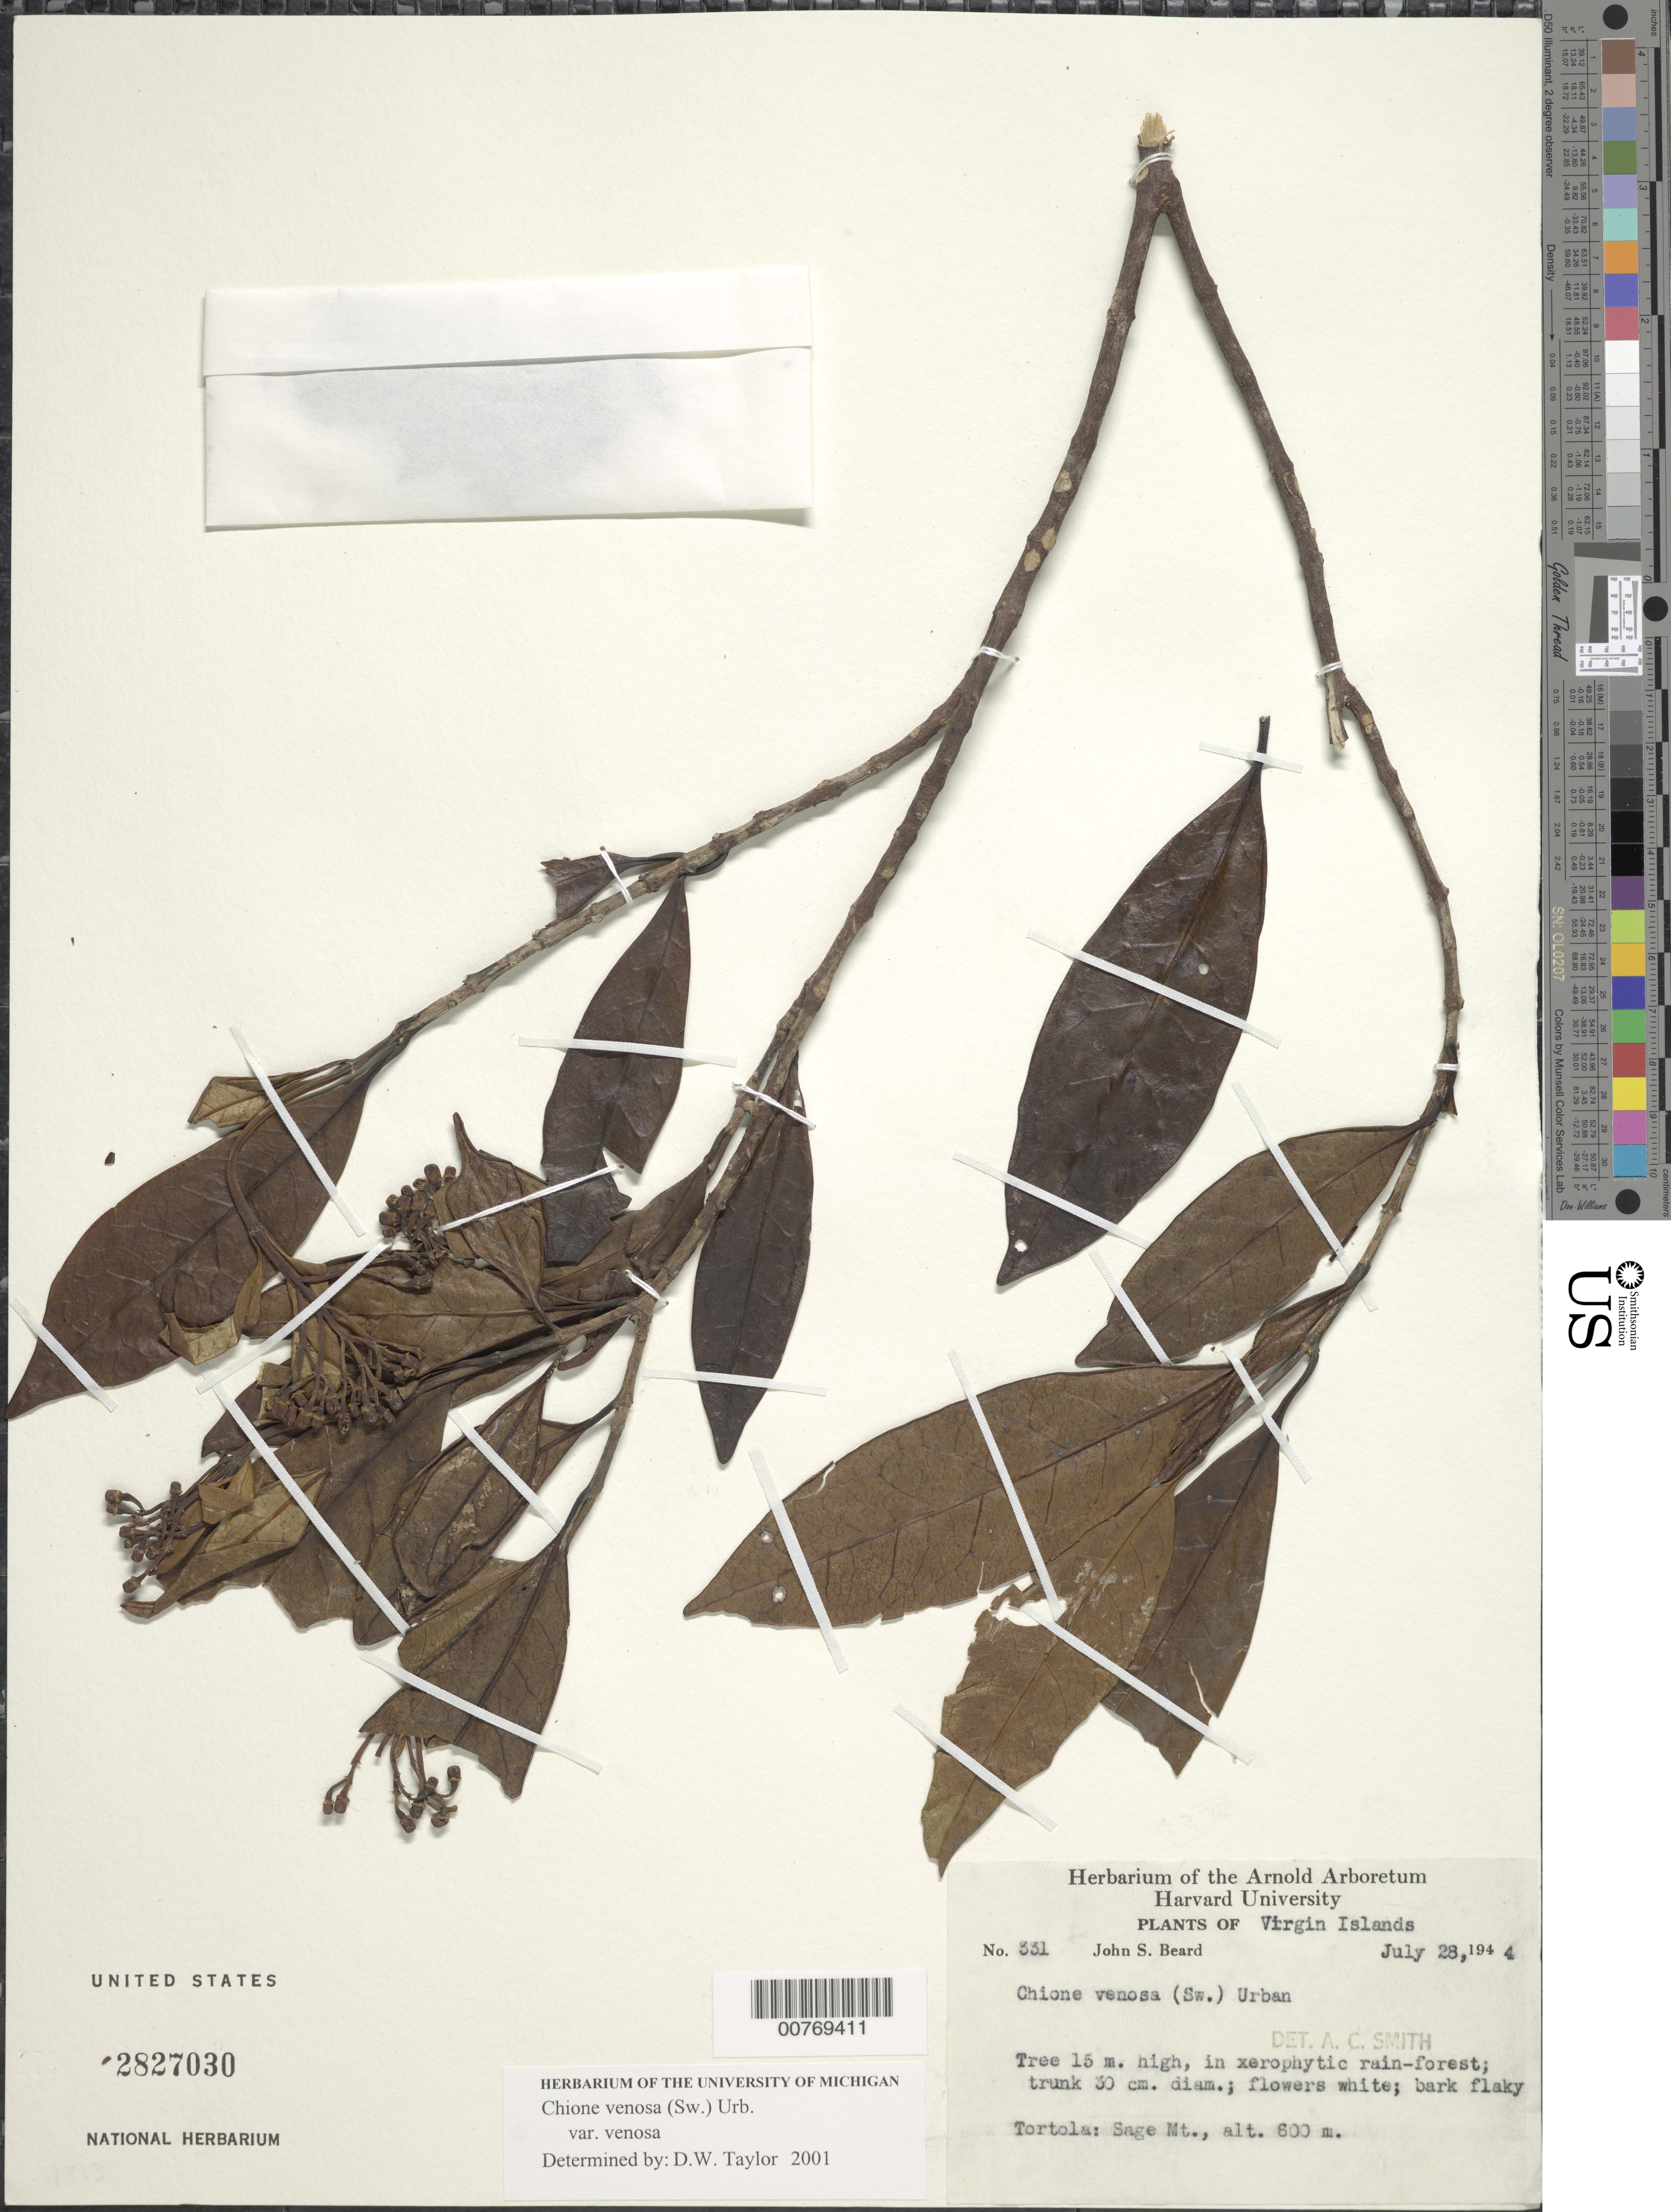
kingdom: Plantae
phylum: Tracheophyta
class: Magnoliopsida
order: Gentianales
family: Rubiaceae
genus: Chione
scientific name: Chione venosa var. venosa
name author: (Sw.) Urb.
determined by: Taylor, D. W., (MICH), University of Michigan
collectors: J. Beard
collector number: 331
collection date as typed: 28 Jul 1944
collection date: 1944-07-28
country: British Virgin Islands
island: Tortola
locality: Sage Mountain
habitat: Xerophytic rain-forest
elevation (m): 600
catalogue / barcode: US 2827030